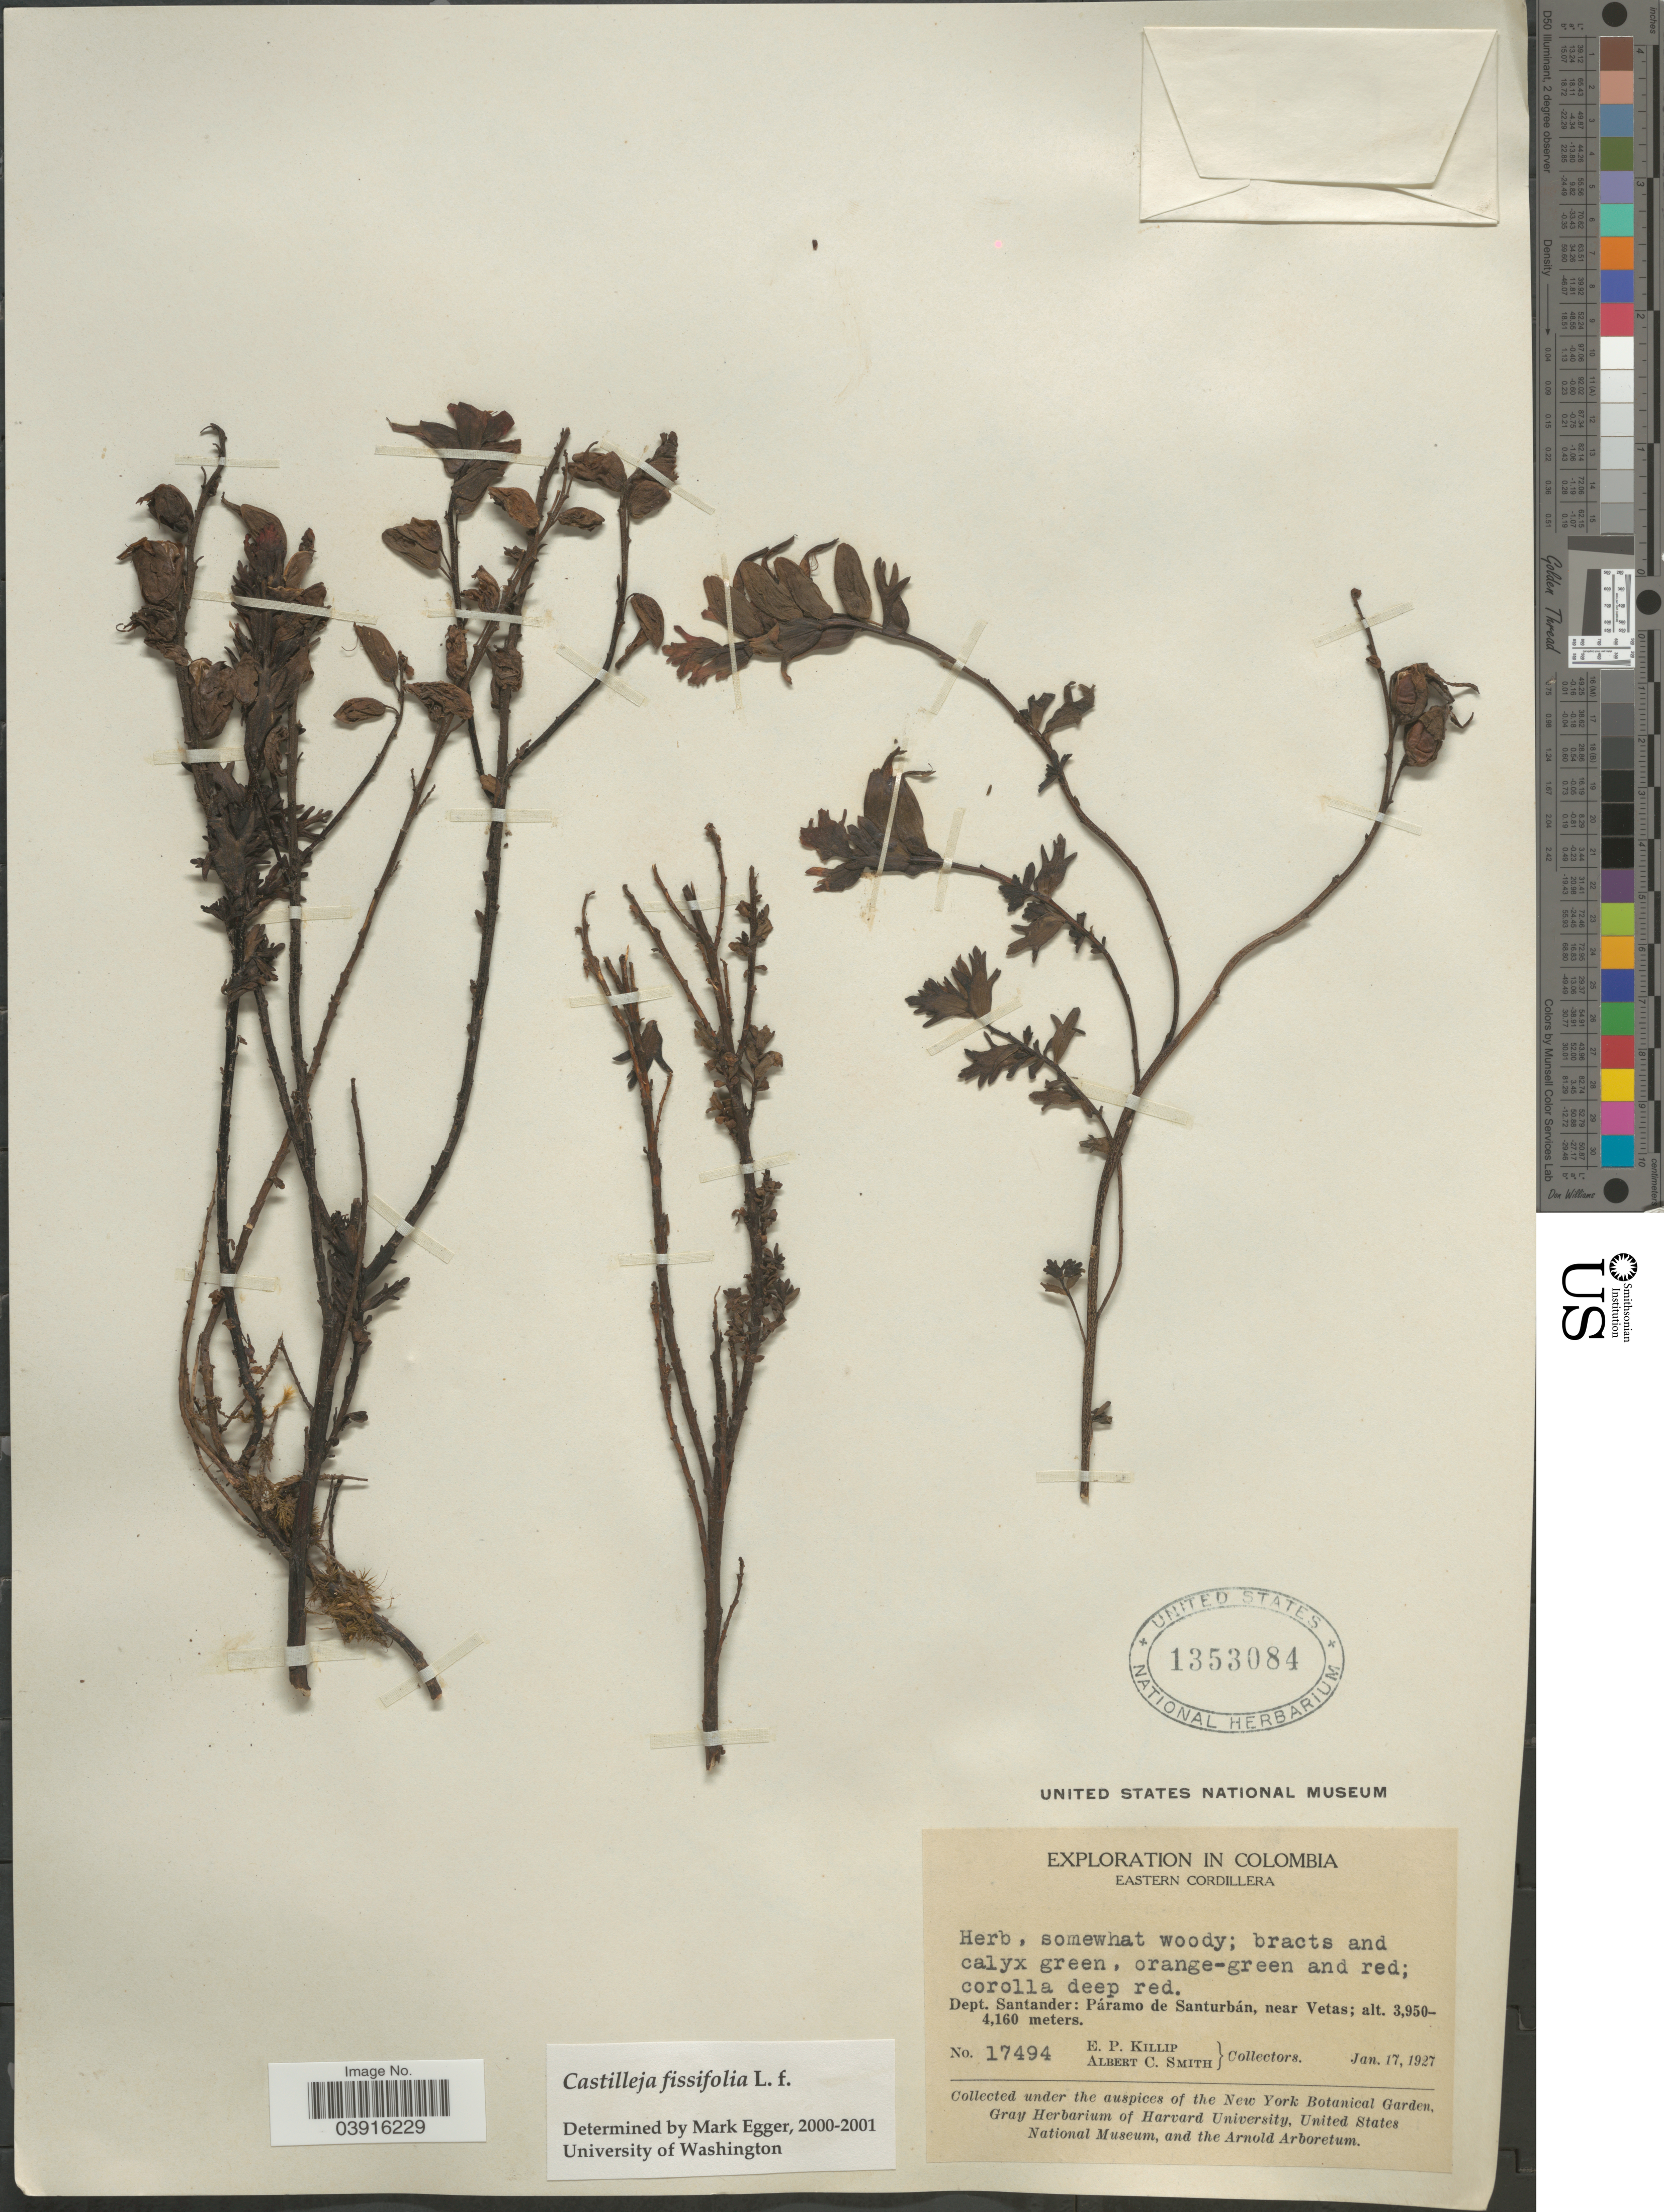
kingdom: Plantae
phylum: Tracheophyta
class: Magnoliopsida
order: Lamiales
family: Orobanchaceae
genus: Castilleja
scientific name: Castilleja fissifolia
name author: L. f.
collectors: E. P. Killip & A. C. Smith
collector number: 17494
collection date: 1927-01-17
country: Colombia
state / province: Santander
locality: Eastern Cordillera. Dept. Santander: Páramo de Santurbán, near Vetas.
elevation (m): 3950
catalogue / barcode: US 1353084